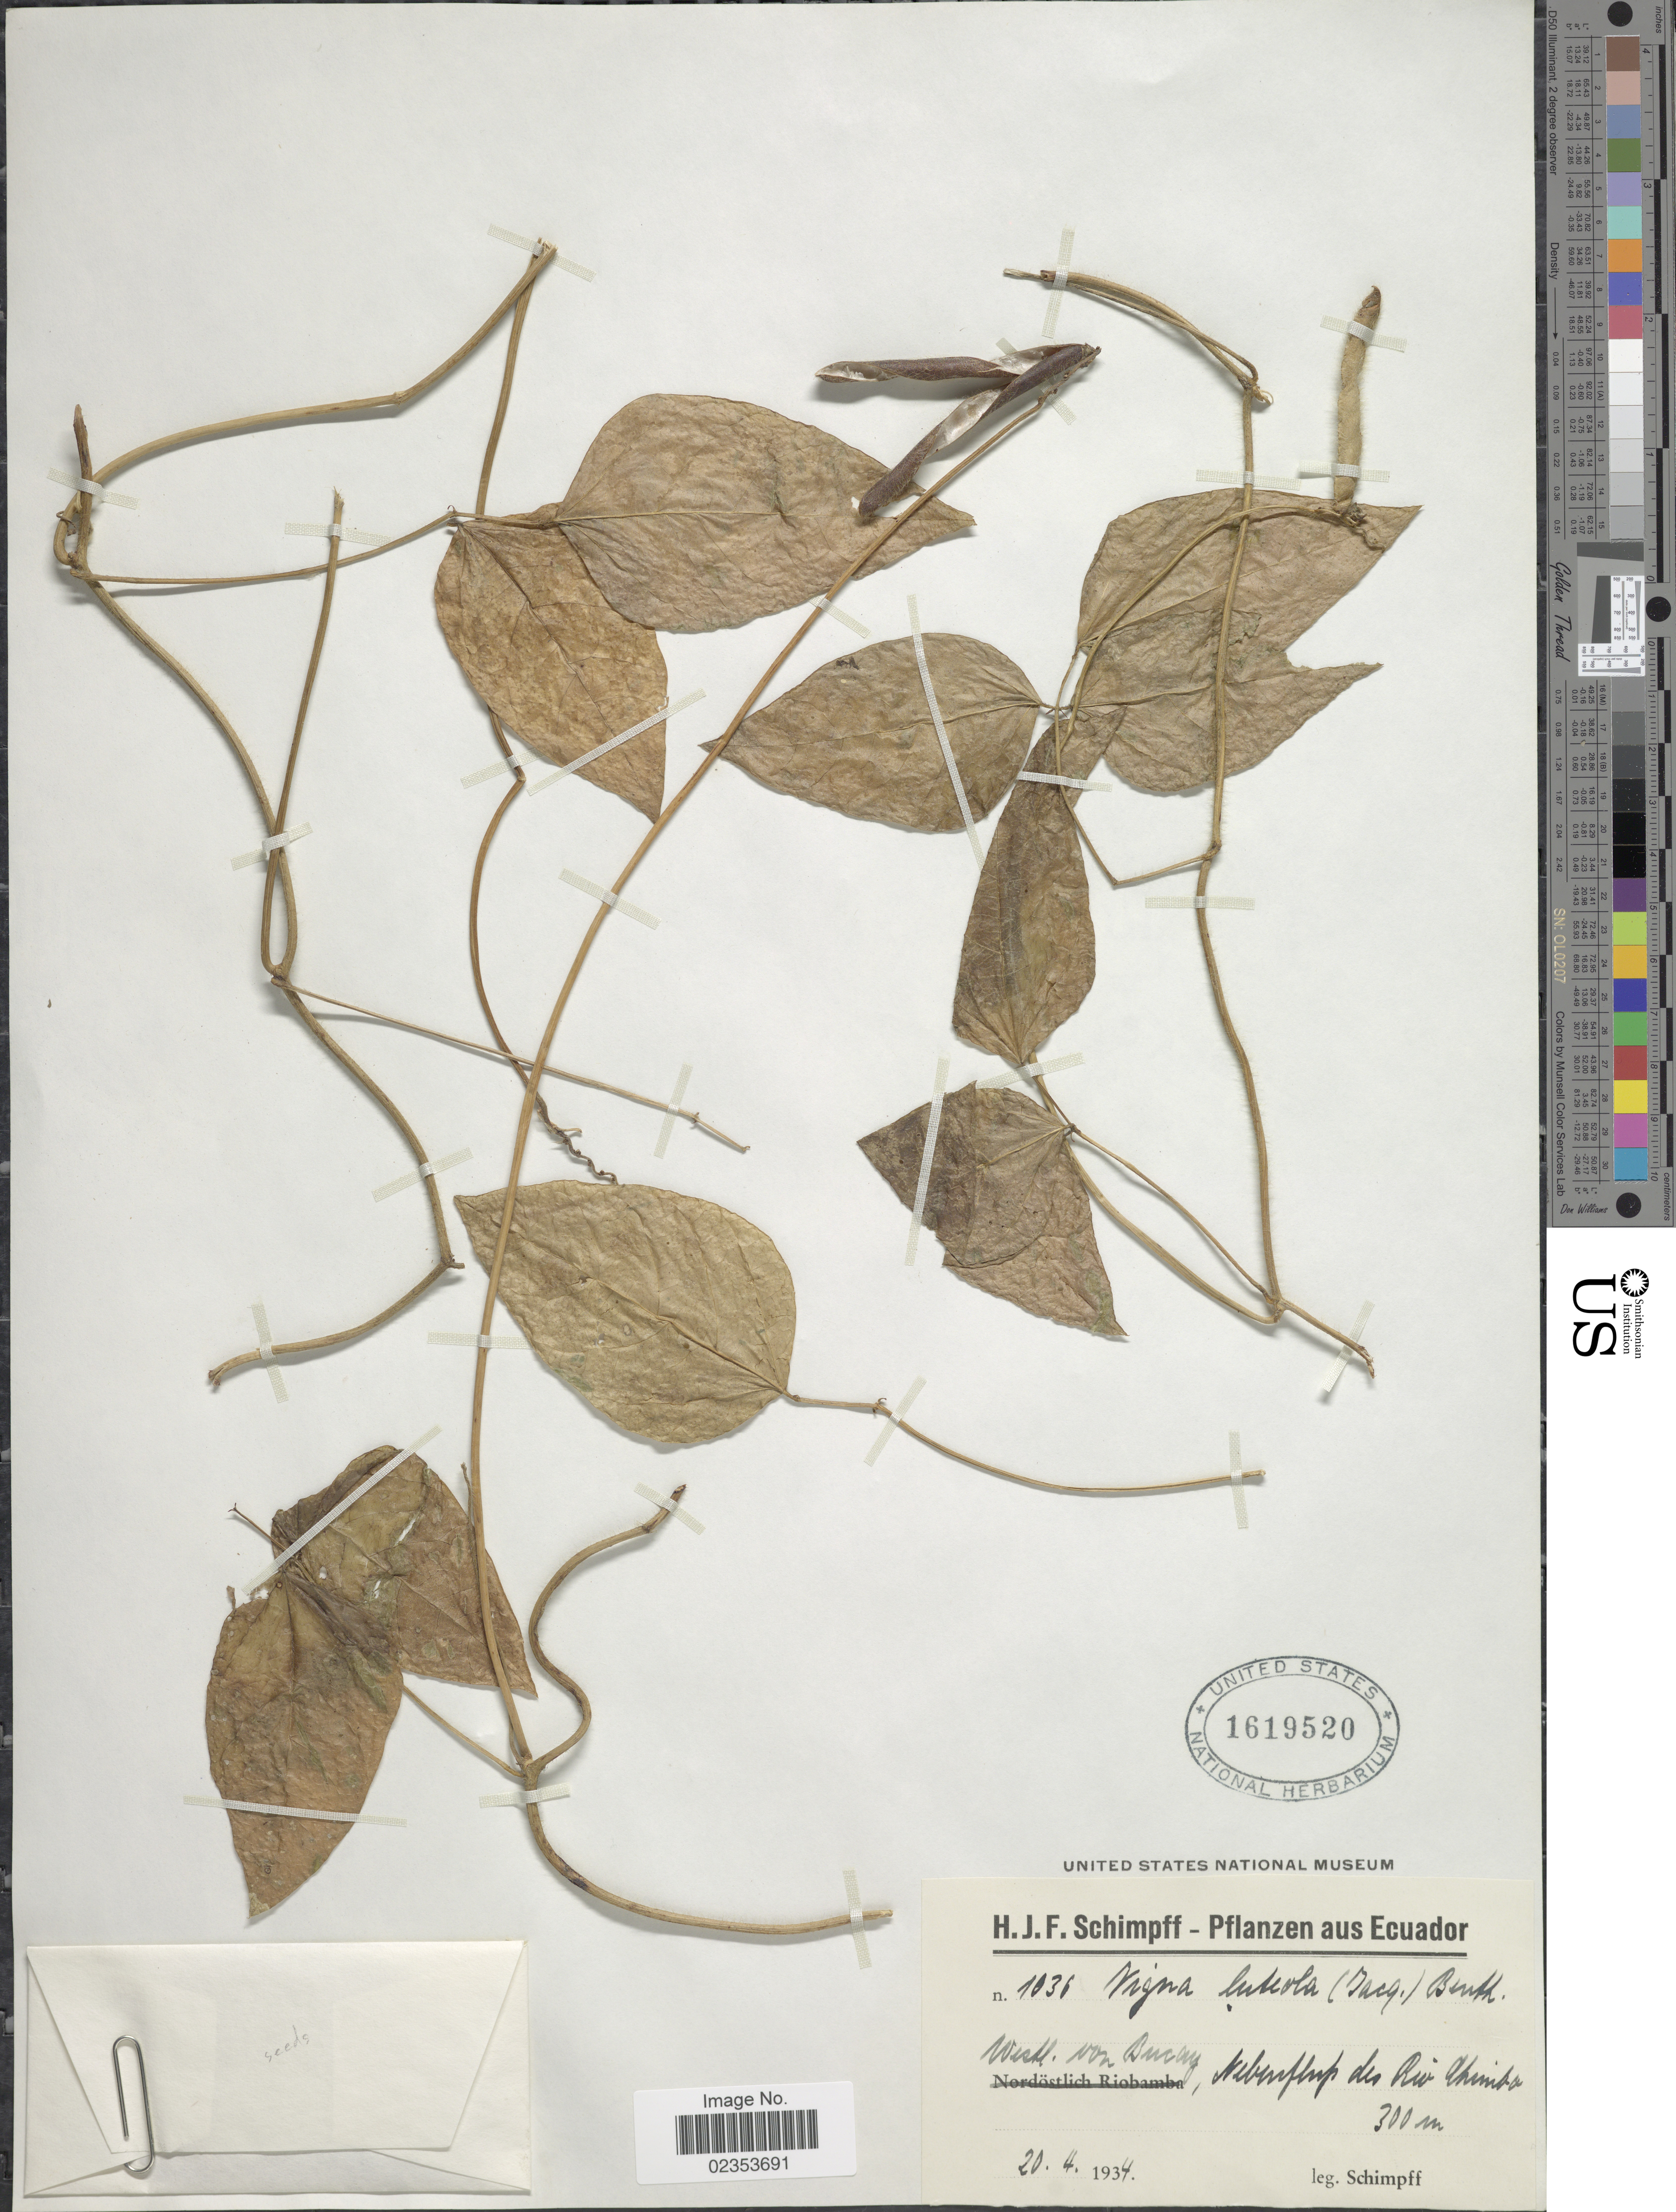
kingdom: Plantae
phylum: Tracheophyta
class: Magnoliopsida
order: Fabales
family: Fabaceae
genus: Vigna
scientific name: Vigna repens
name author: (L.) Kuntze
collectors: H. Schimpff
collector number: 1036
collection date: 1934-04-20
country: Ecuador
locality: Westl. von Bucay, Nebenfluss des Rio Chimbo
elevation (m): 300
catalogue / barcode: US 1619520